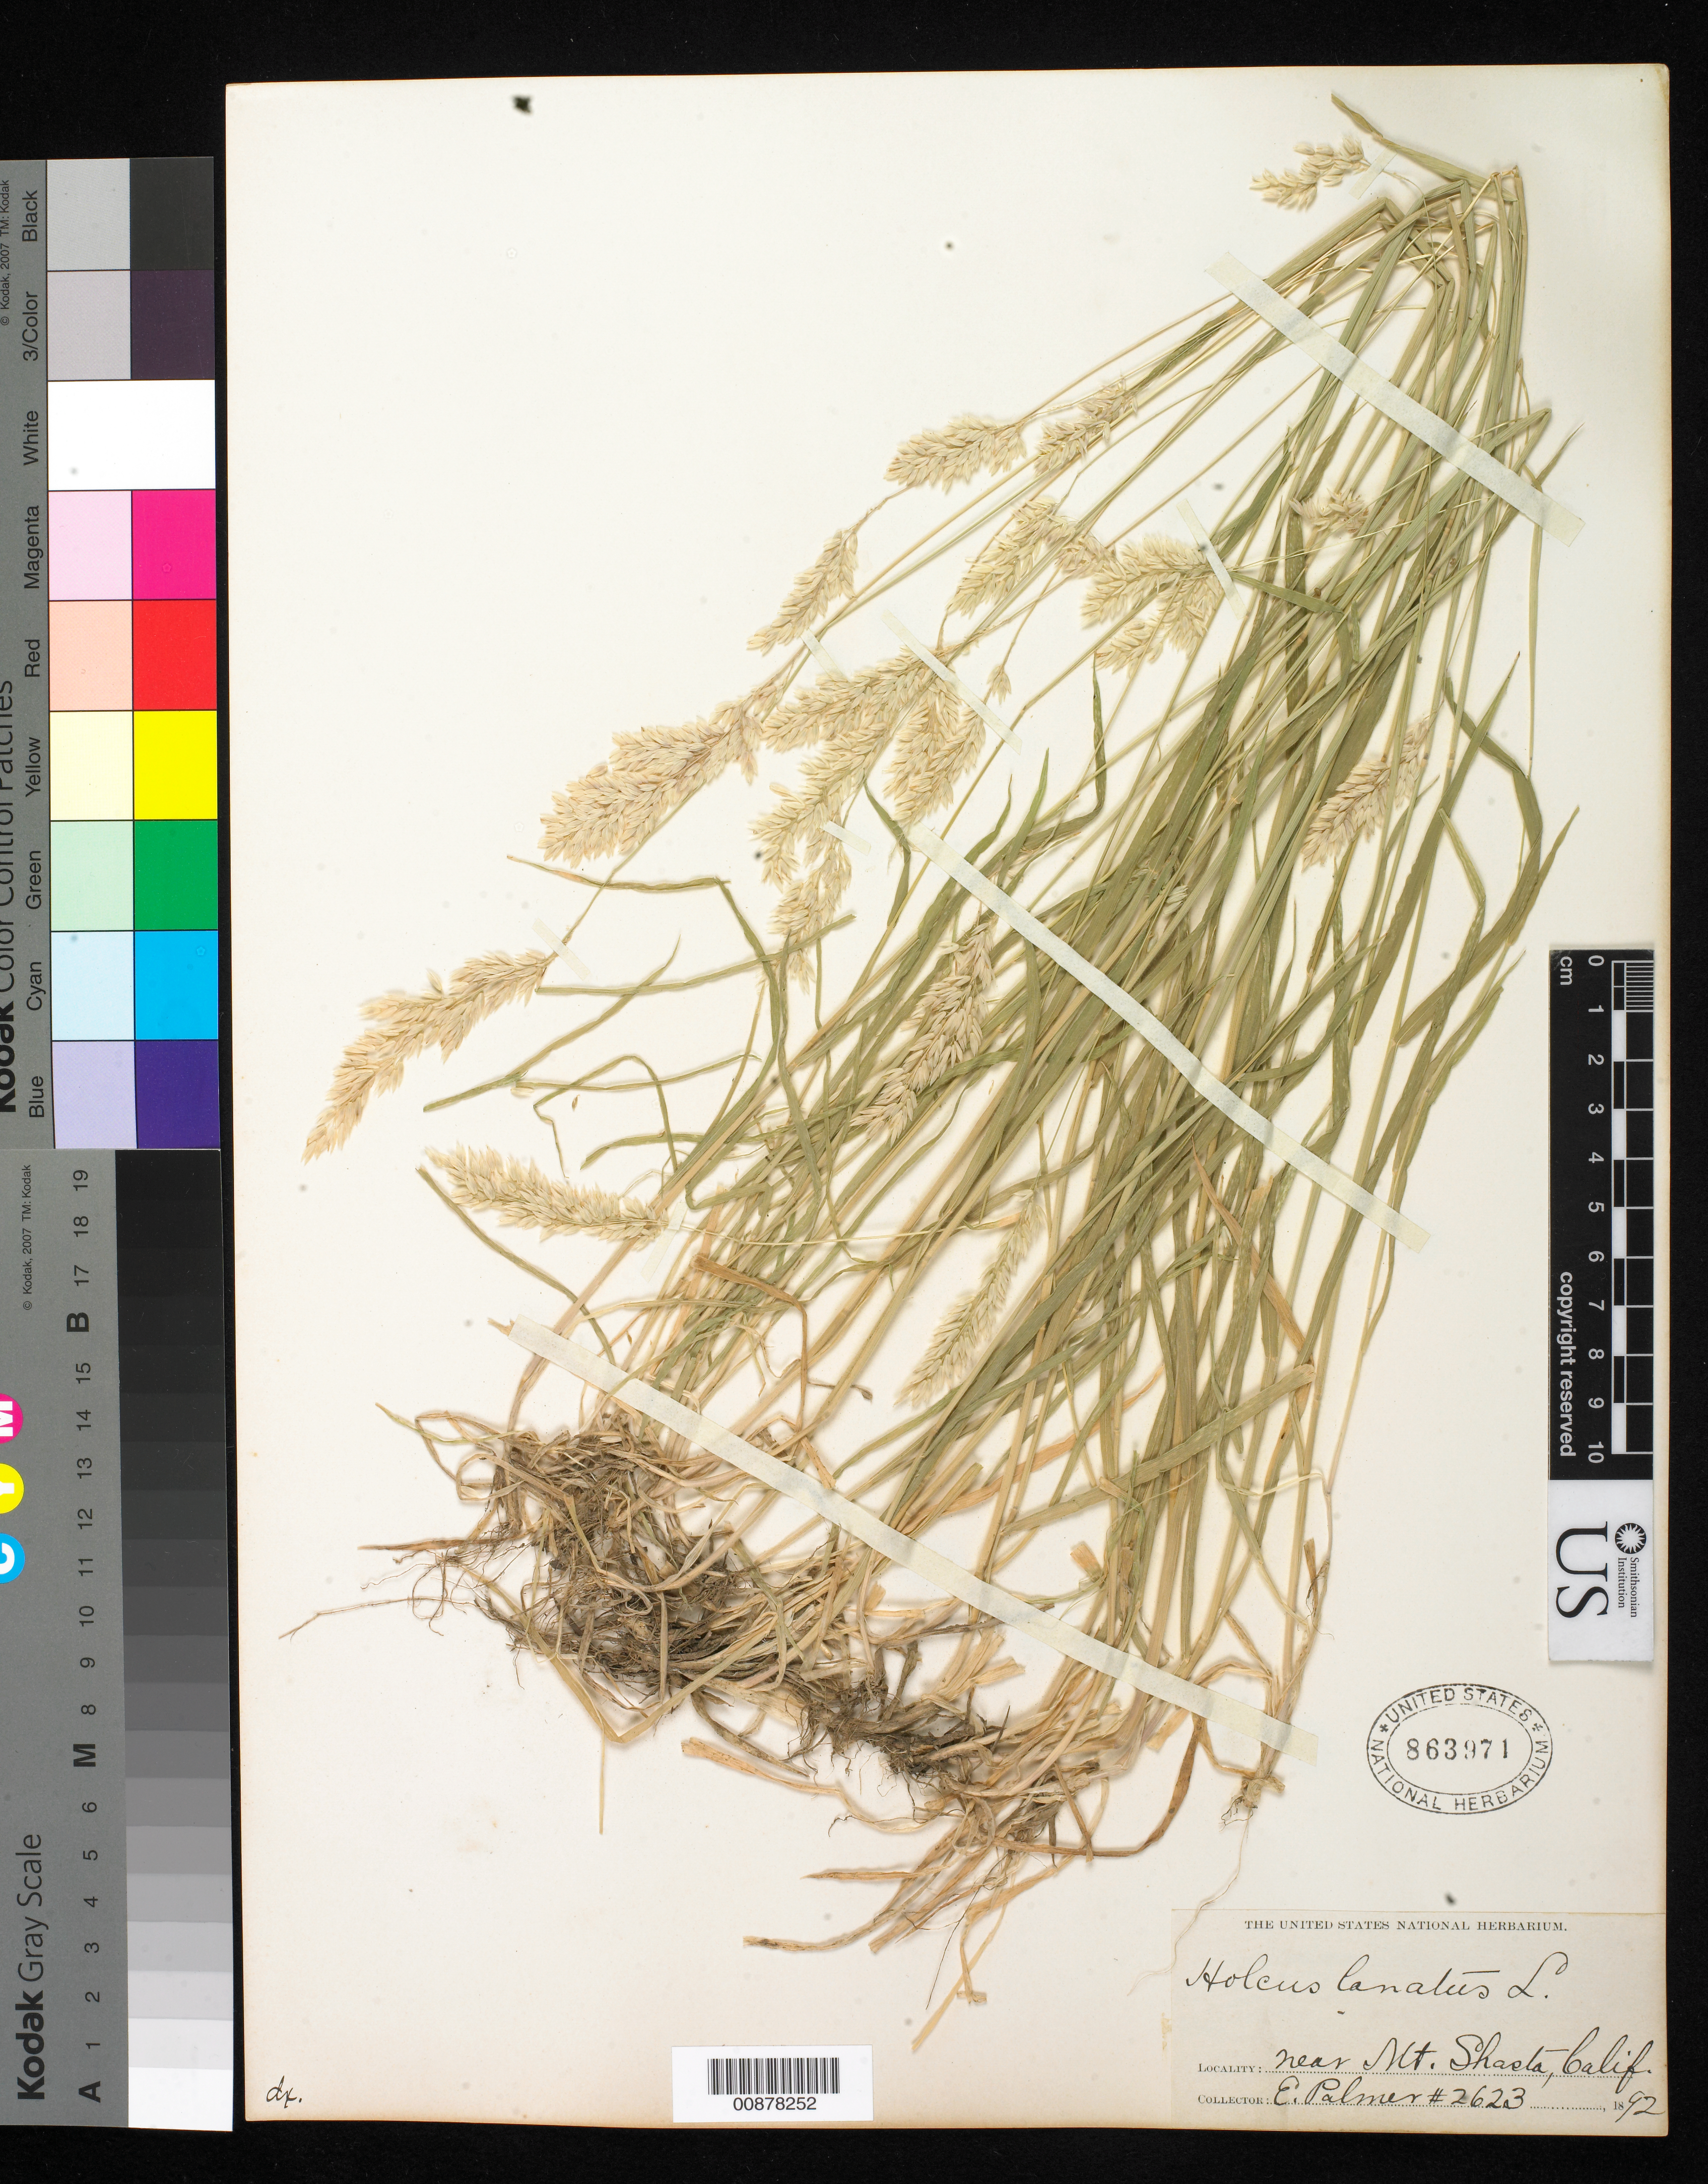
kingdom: Plantae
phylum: Tracheophyta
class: Liliopsida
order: Poales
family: Poaceae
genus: Holcus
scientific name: Holcus lanatus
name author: L.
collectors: E. Palmer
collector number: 2623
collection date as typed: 1892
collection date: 1892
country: United States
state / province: California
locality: Near Mt. Shasta, California.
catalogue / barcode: US 863971